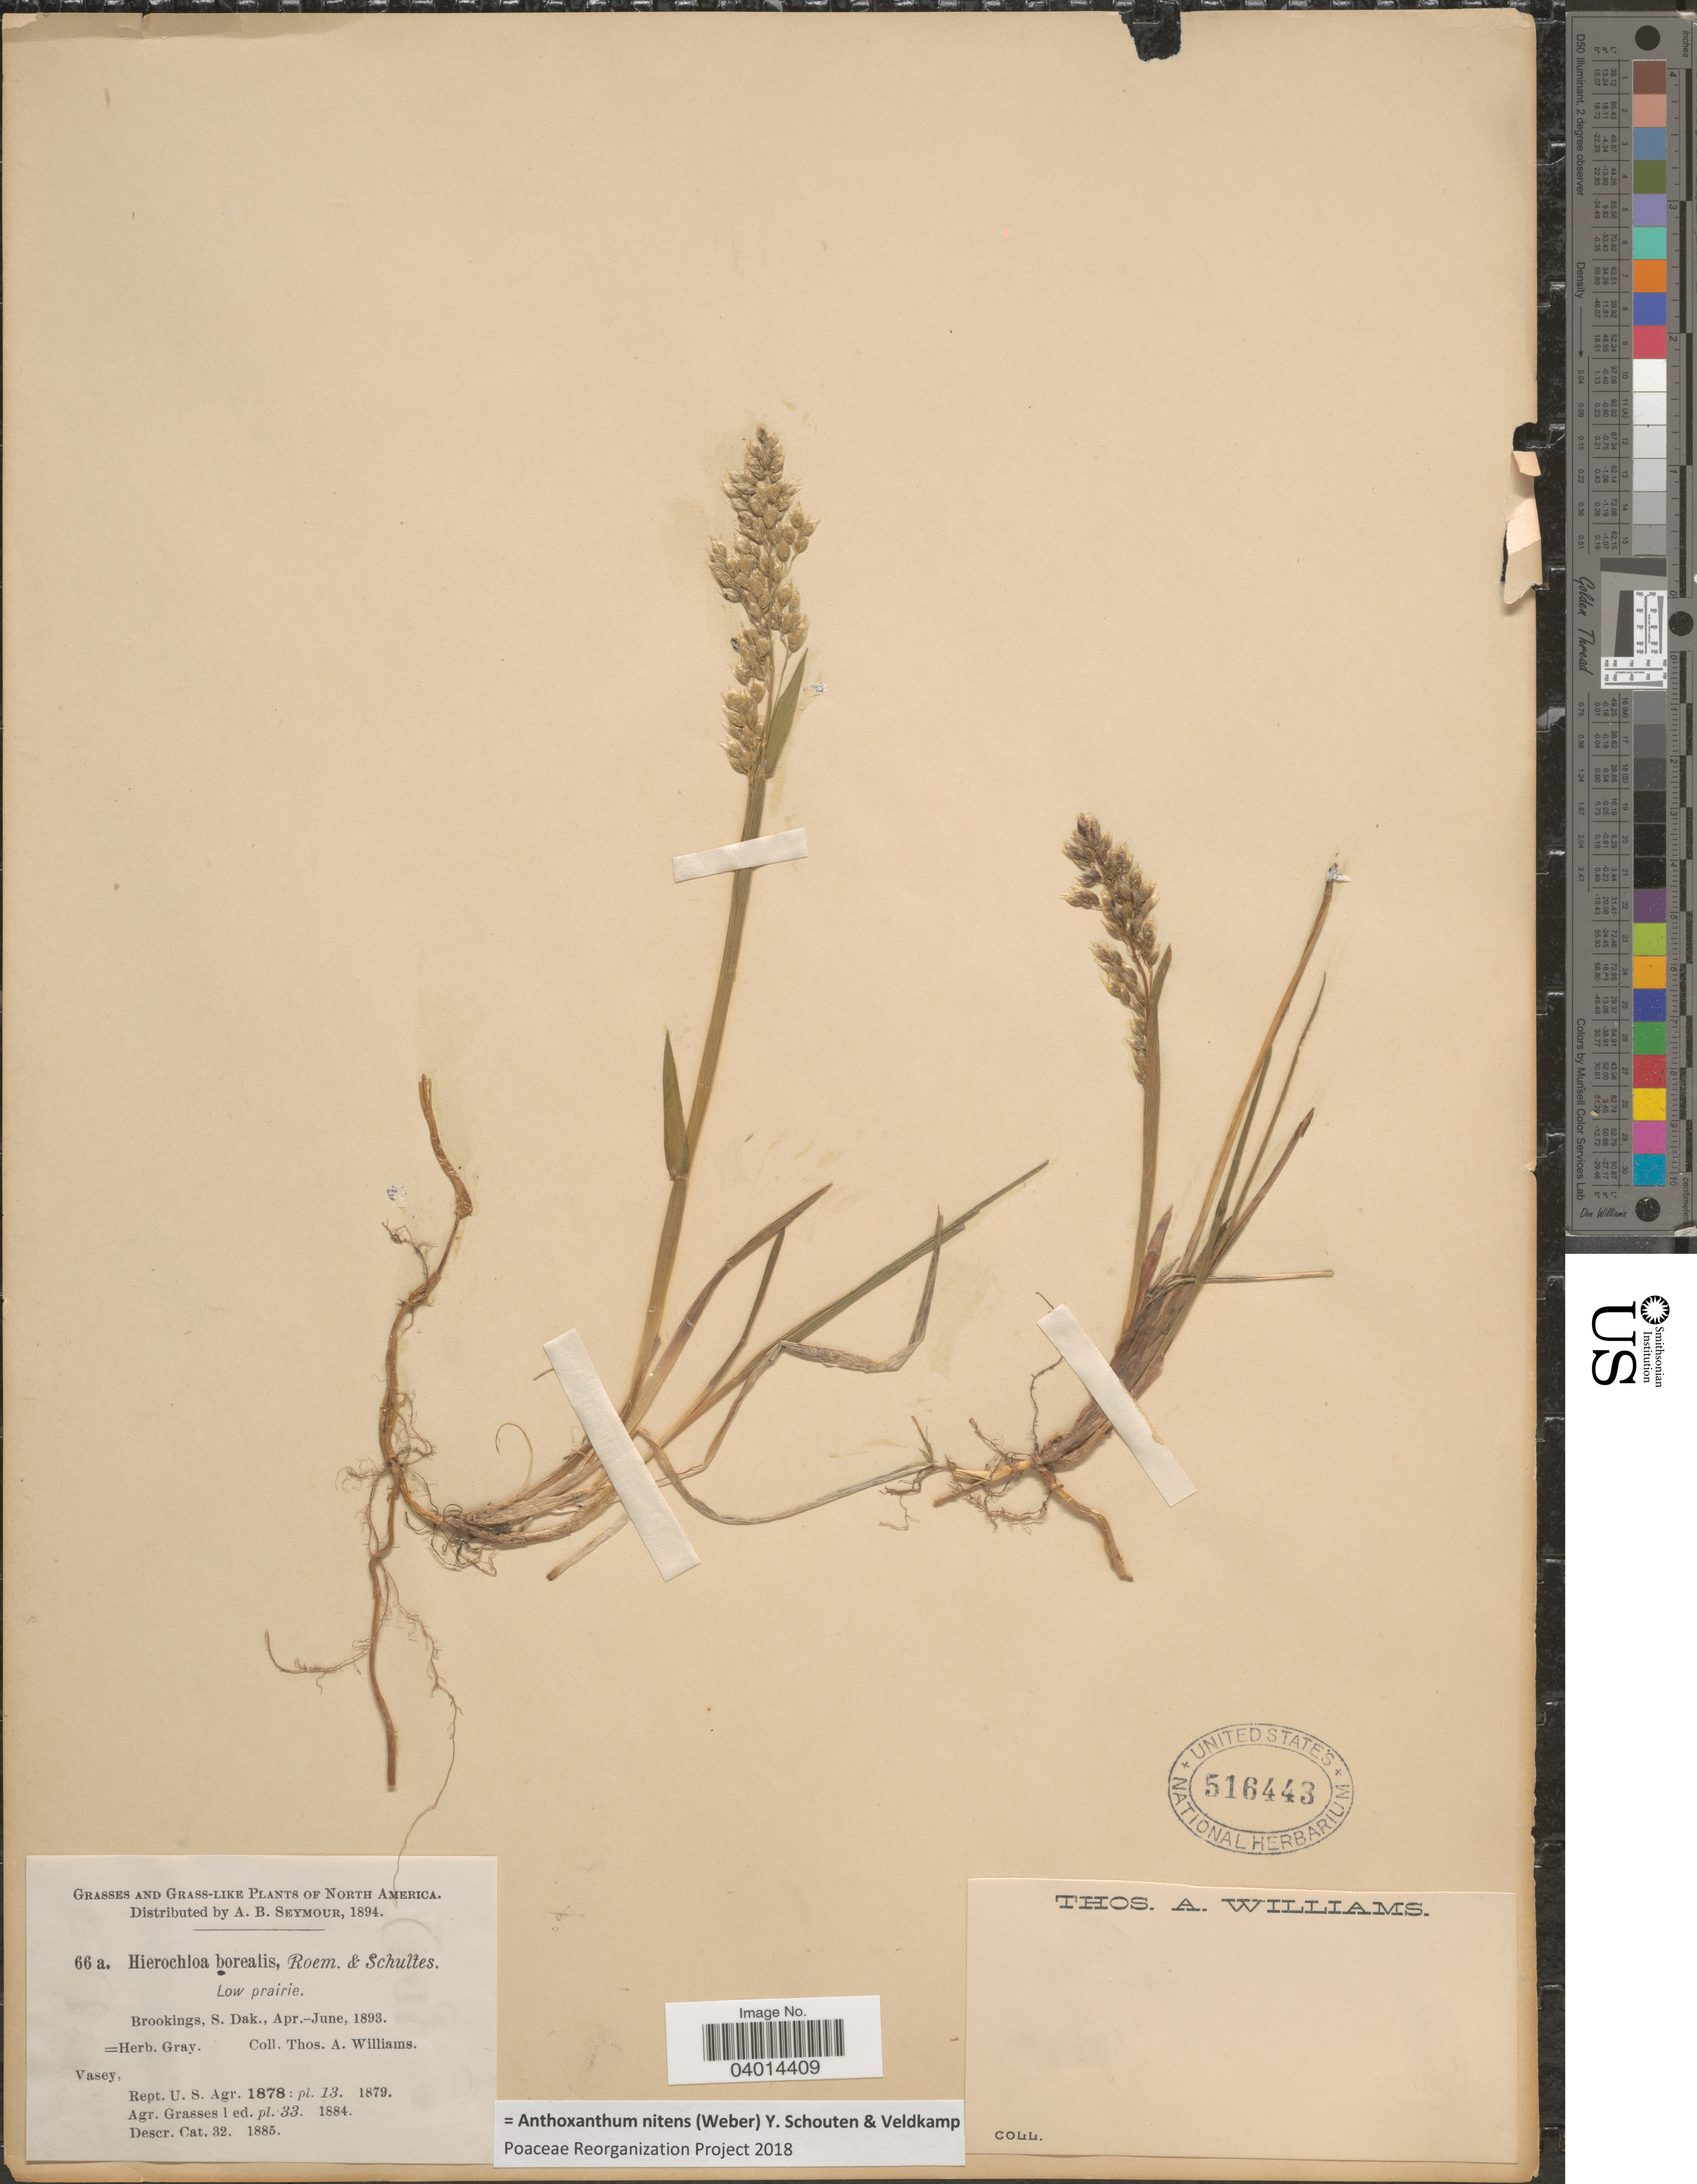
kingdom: Plantae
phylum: Tracheophyta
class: Liliopsida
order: Poales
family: Poaceae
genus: Anthoxanthum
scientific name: Anthoxanthum nitens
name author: (G.H. Weber) R.T.A. Schouten & Veldkamp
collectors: T. A. Williams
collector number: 66 a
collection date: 1893-04/1893-06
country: United States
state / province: South Dakota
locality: Brookings.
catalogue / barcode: US 516443